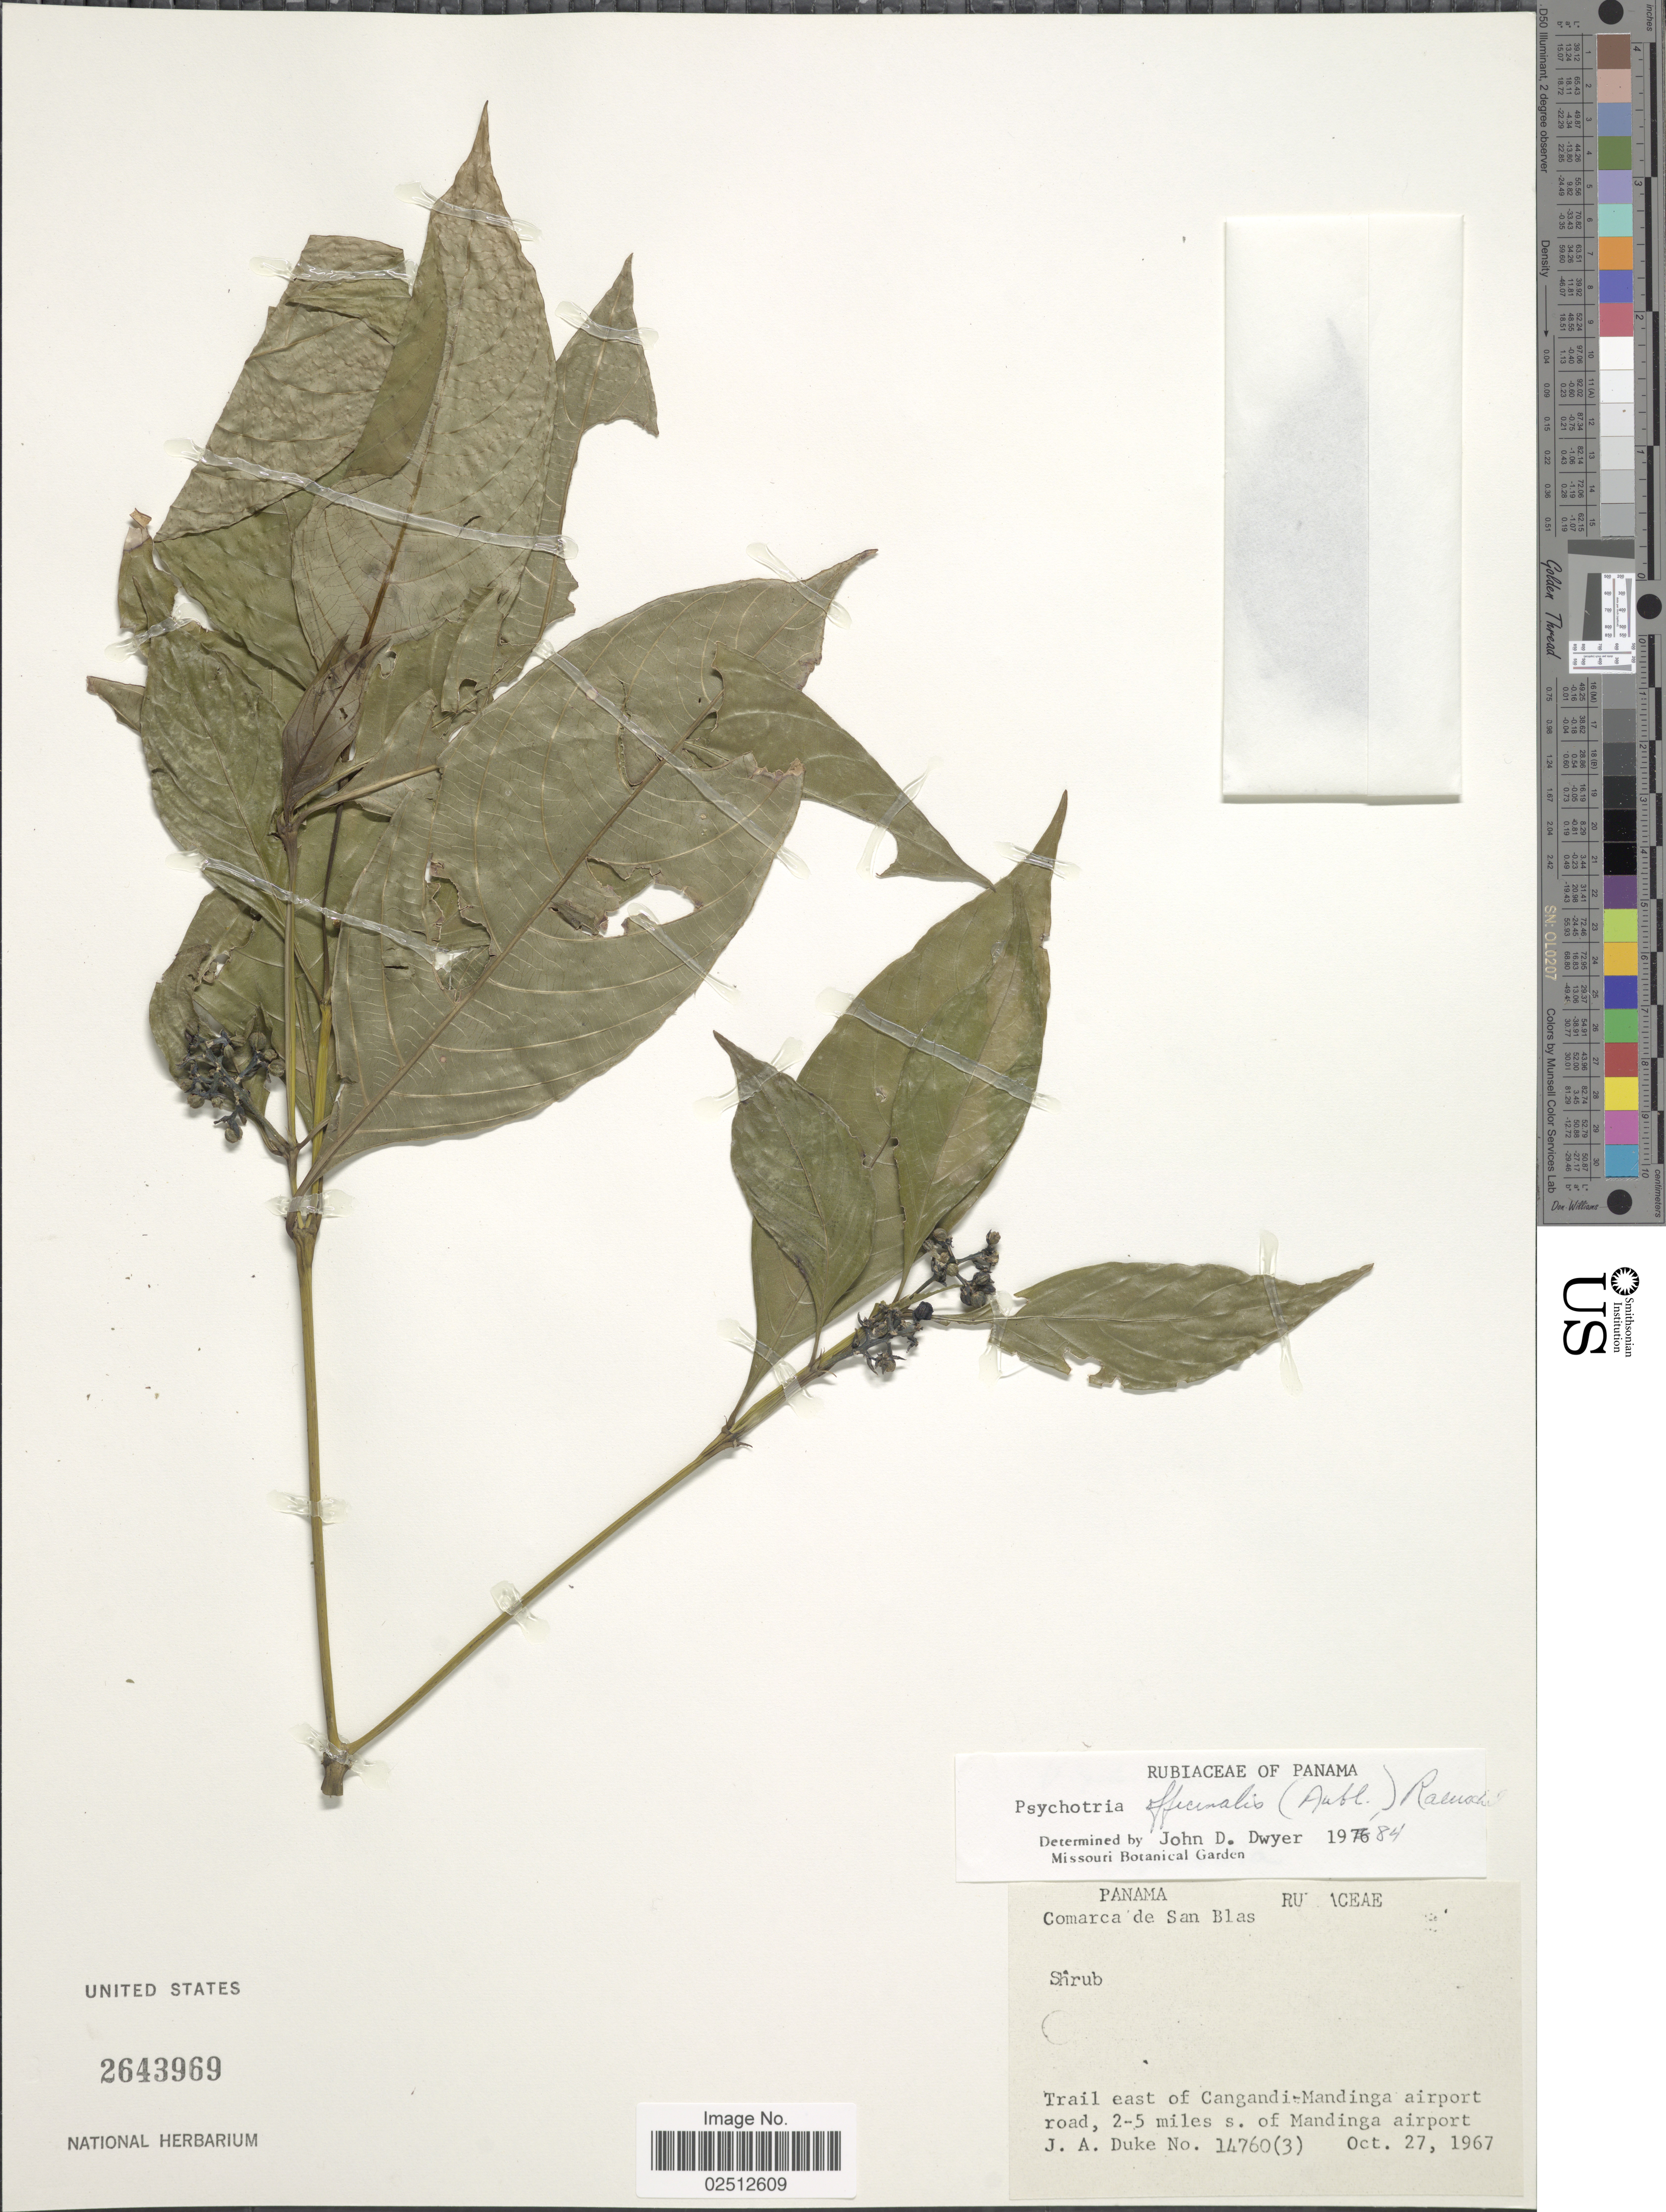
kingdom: Plantae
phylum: Tracheophyta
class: Magnoliopsida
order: Gentianales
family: Rubiaceae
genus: Psychotria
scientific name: Psychotria officinalis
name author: (Aubl.) Raeusch.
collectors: J. A. Duke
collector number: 14760(3)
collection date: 1967-10-27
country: Panama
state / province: Kuna Yala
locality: Comarco de San Blas, Trail east of Cangandi-Mandinga airport road, 2-5 miles s. of Madinga airport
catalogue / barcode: US 2643969